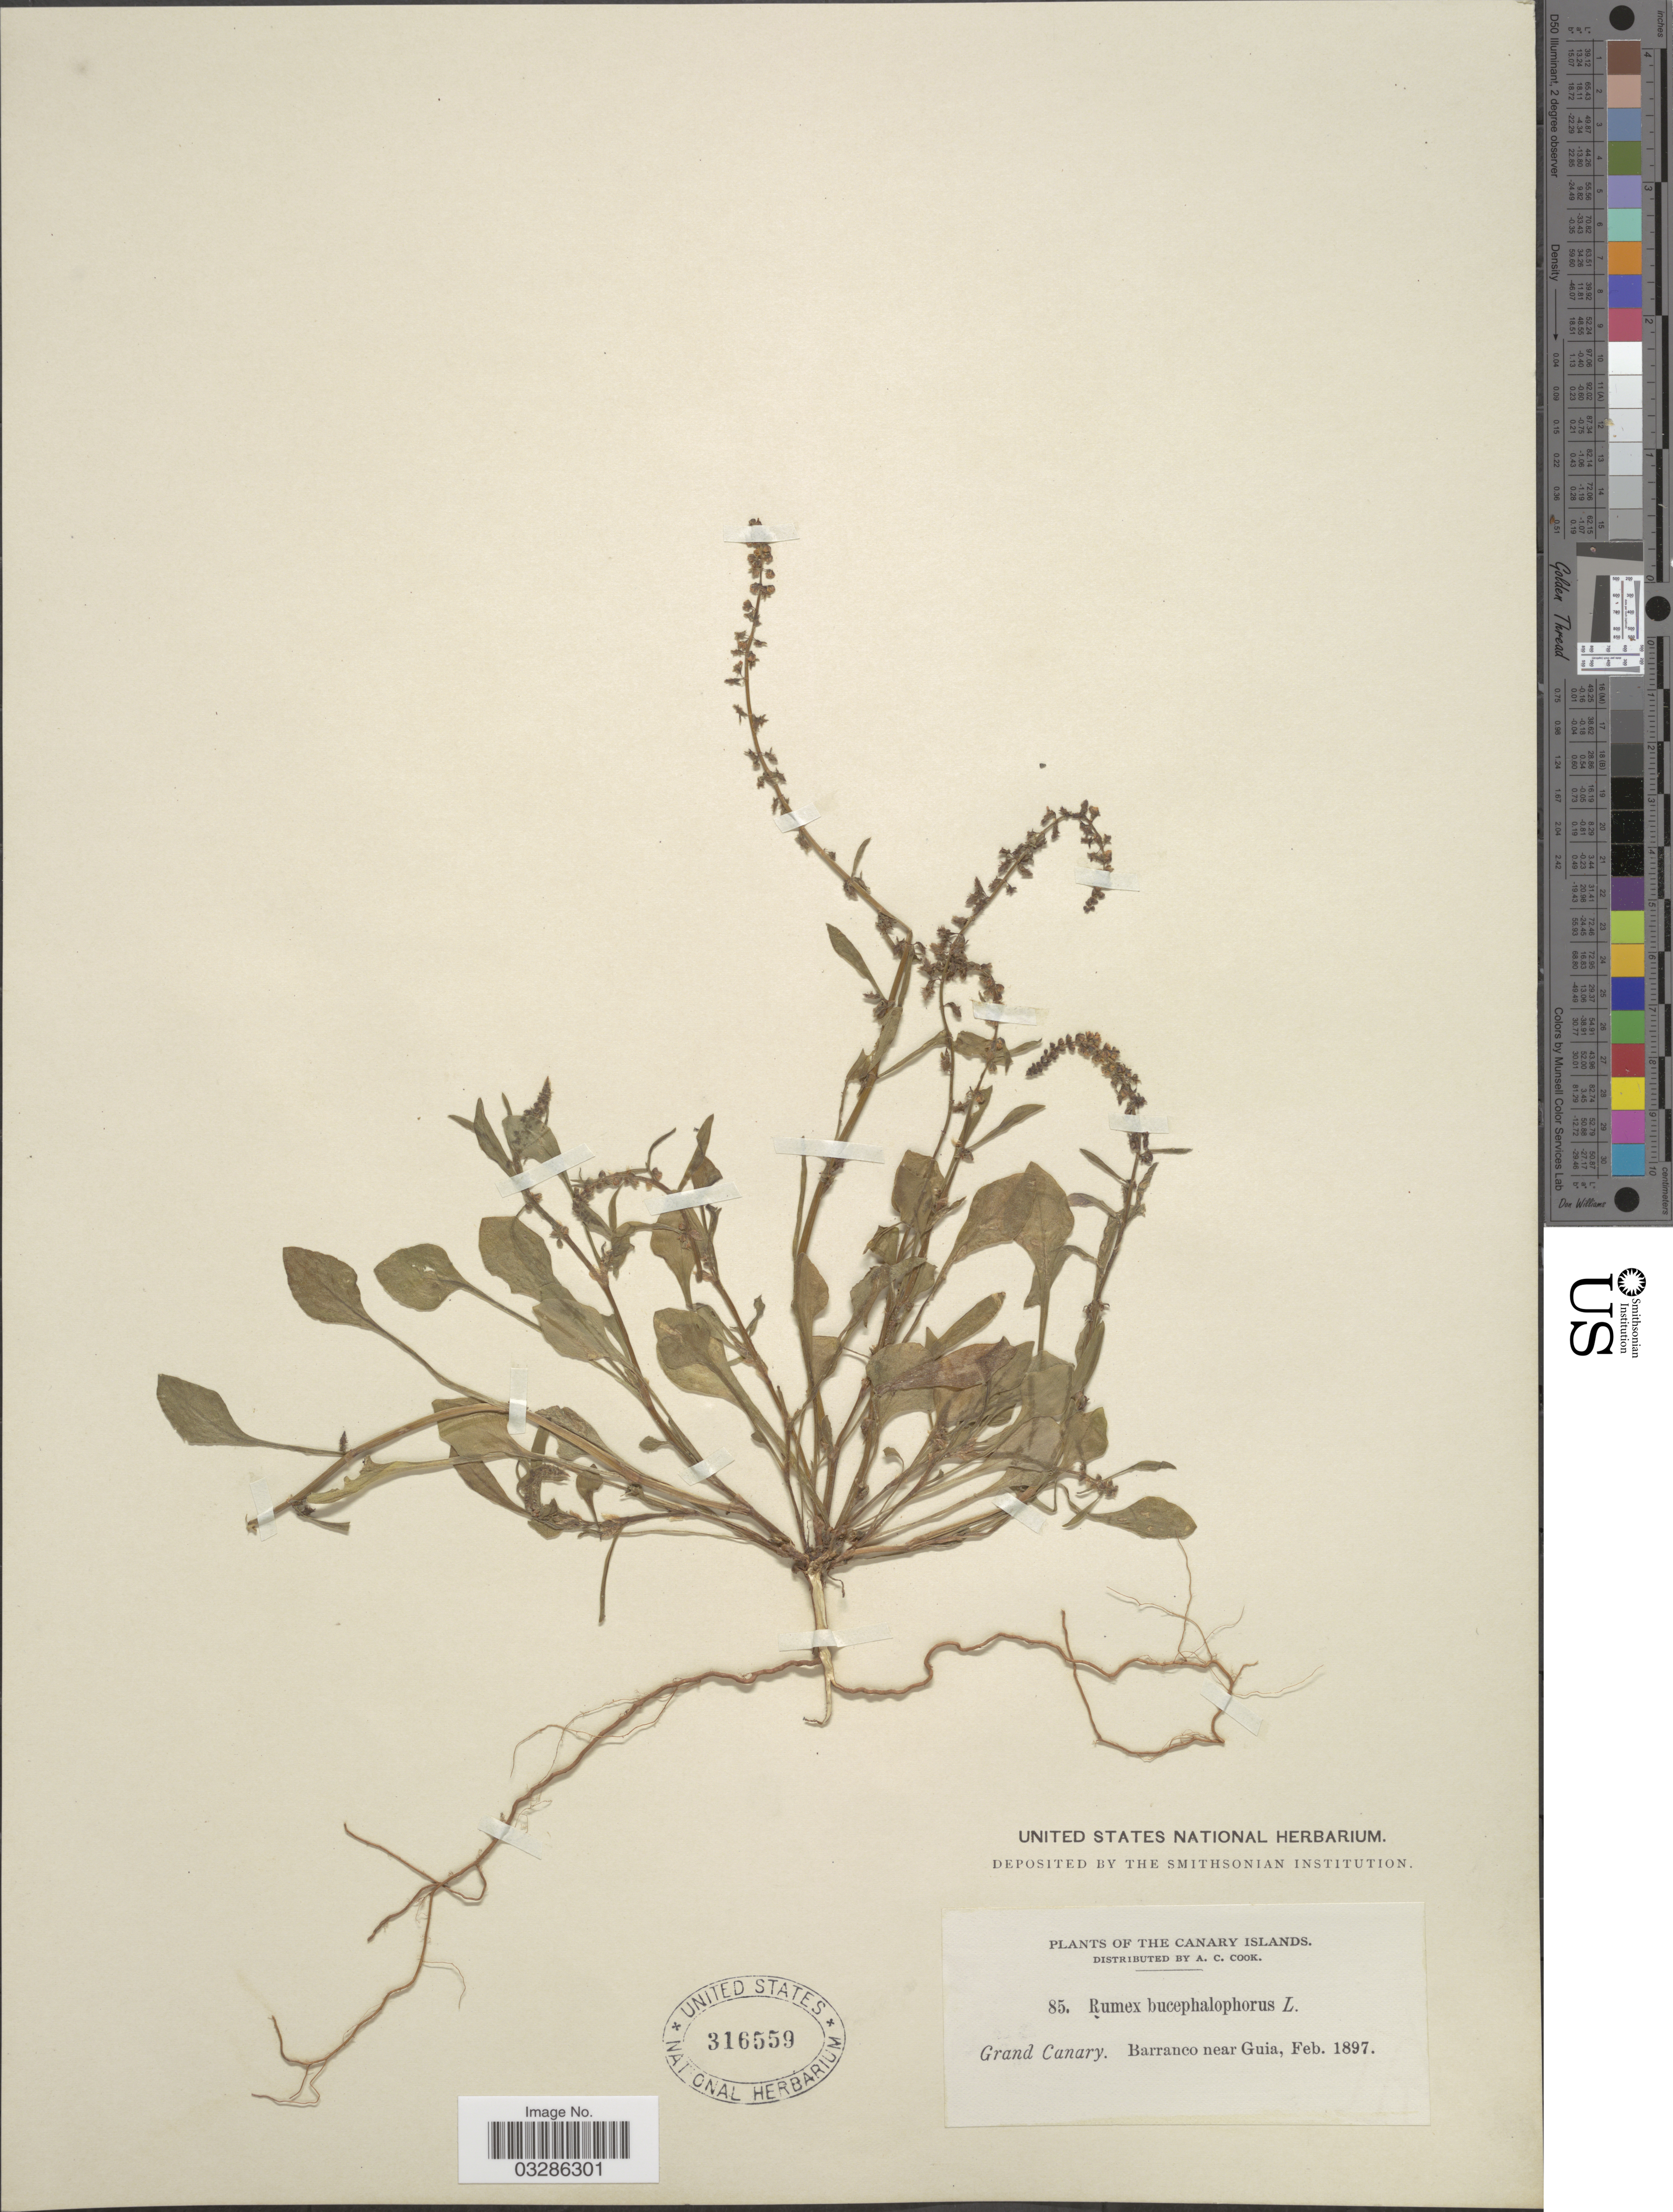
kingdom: Plantae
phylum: Tracheophyta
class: Magnoliopsida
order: Caryophyllales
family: Polygonaceae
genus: Rumex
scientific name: Rumex bucephalophorus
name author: L.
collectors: A. Cook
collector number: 85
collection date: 1897-02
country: Spain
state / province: Canarias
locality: The Canary Islands. Grand Canary. Barranco near Guia.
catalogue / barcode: US 316559